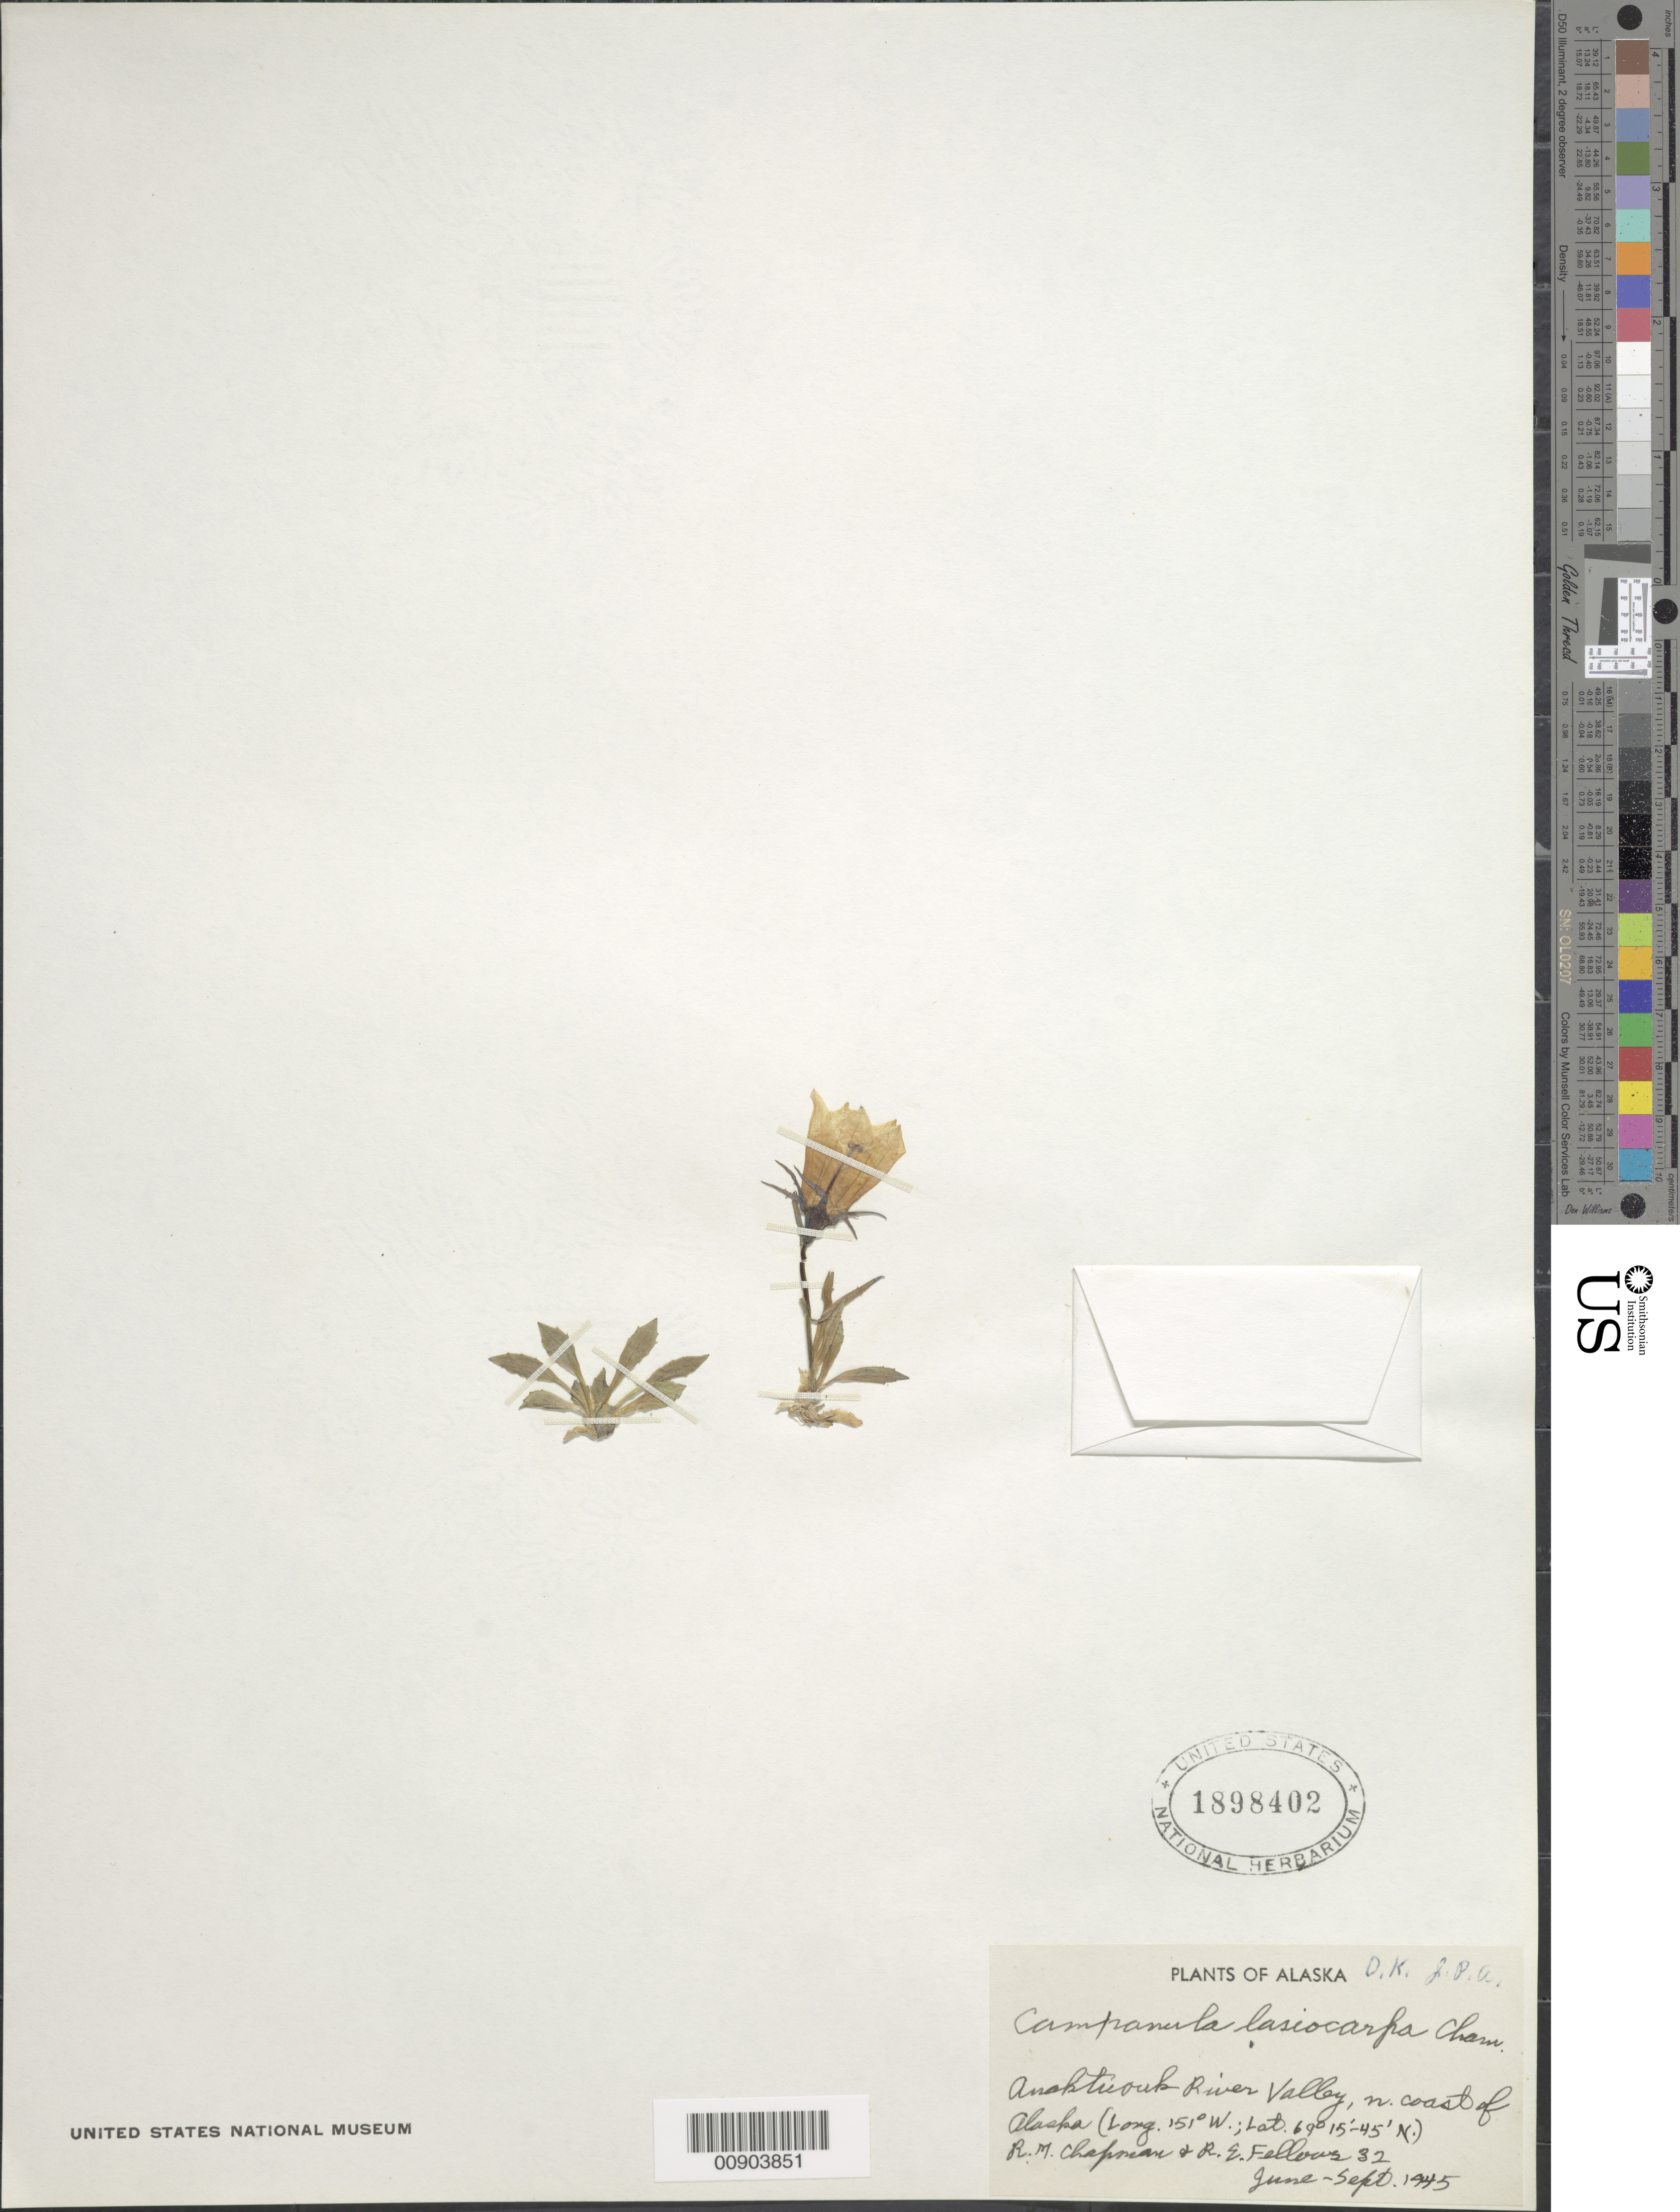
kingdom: Plantae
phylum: Tracheophyta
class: Magnoliopsida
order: Asterales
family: Campanulaceae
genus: Campanula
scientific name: Campanula lasiocarpa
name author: Cham.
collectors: R. M. Chapman & R. Fellows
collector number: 32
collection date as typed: Jun 1945 to -- Sept.1945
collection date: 1945-06/1945-09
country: United States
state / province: Alaska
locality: Anaktuouk River Valley, n. coast of Alaska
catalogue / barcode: US 1898402